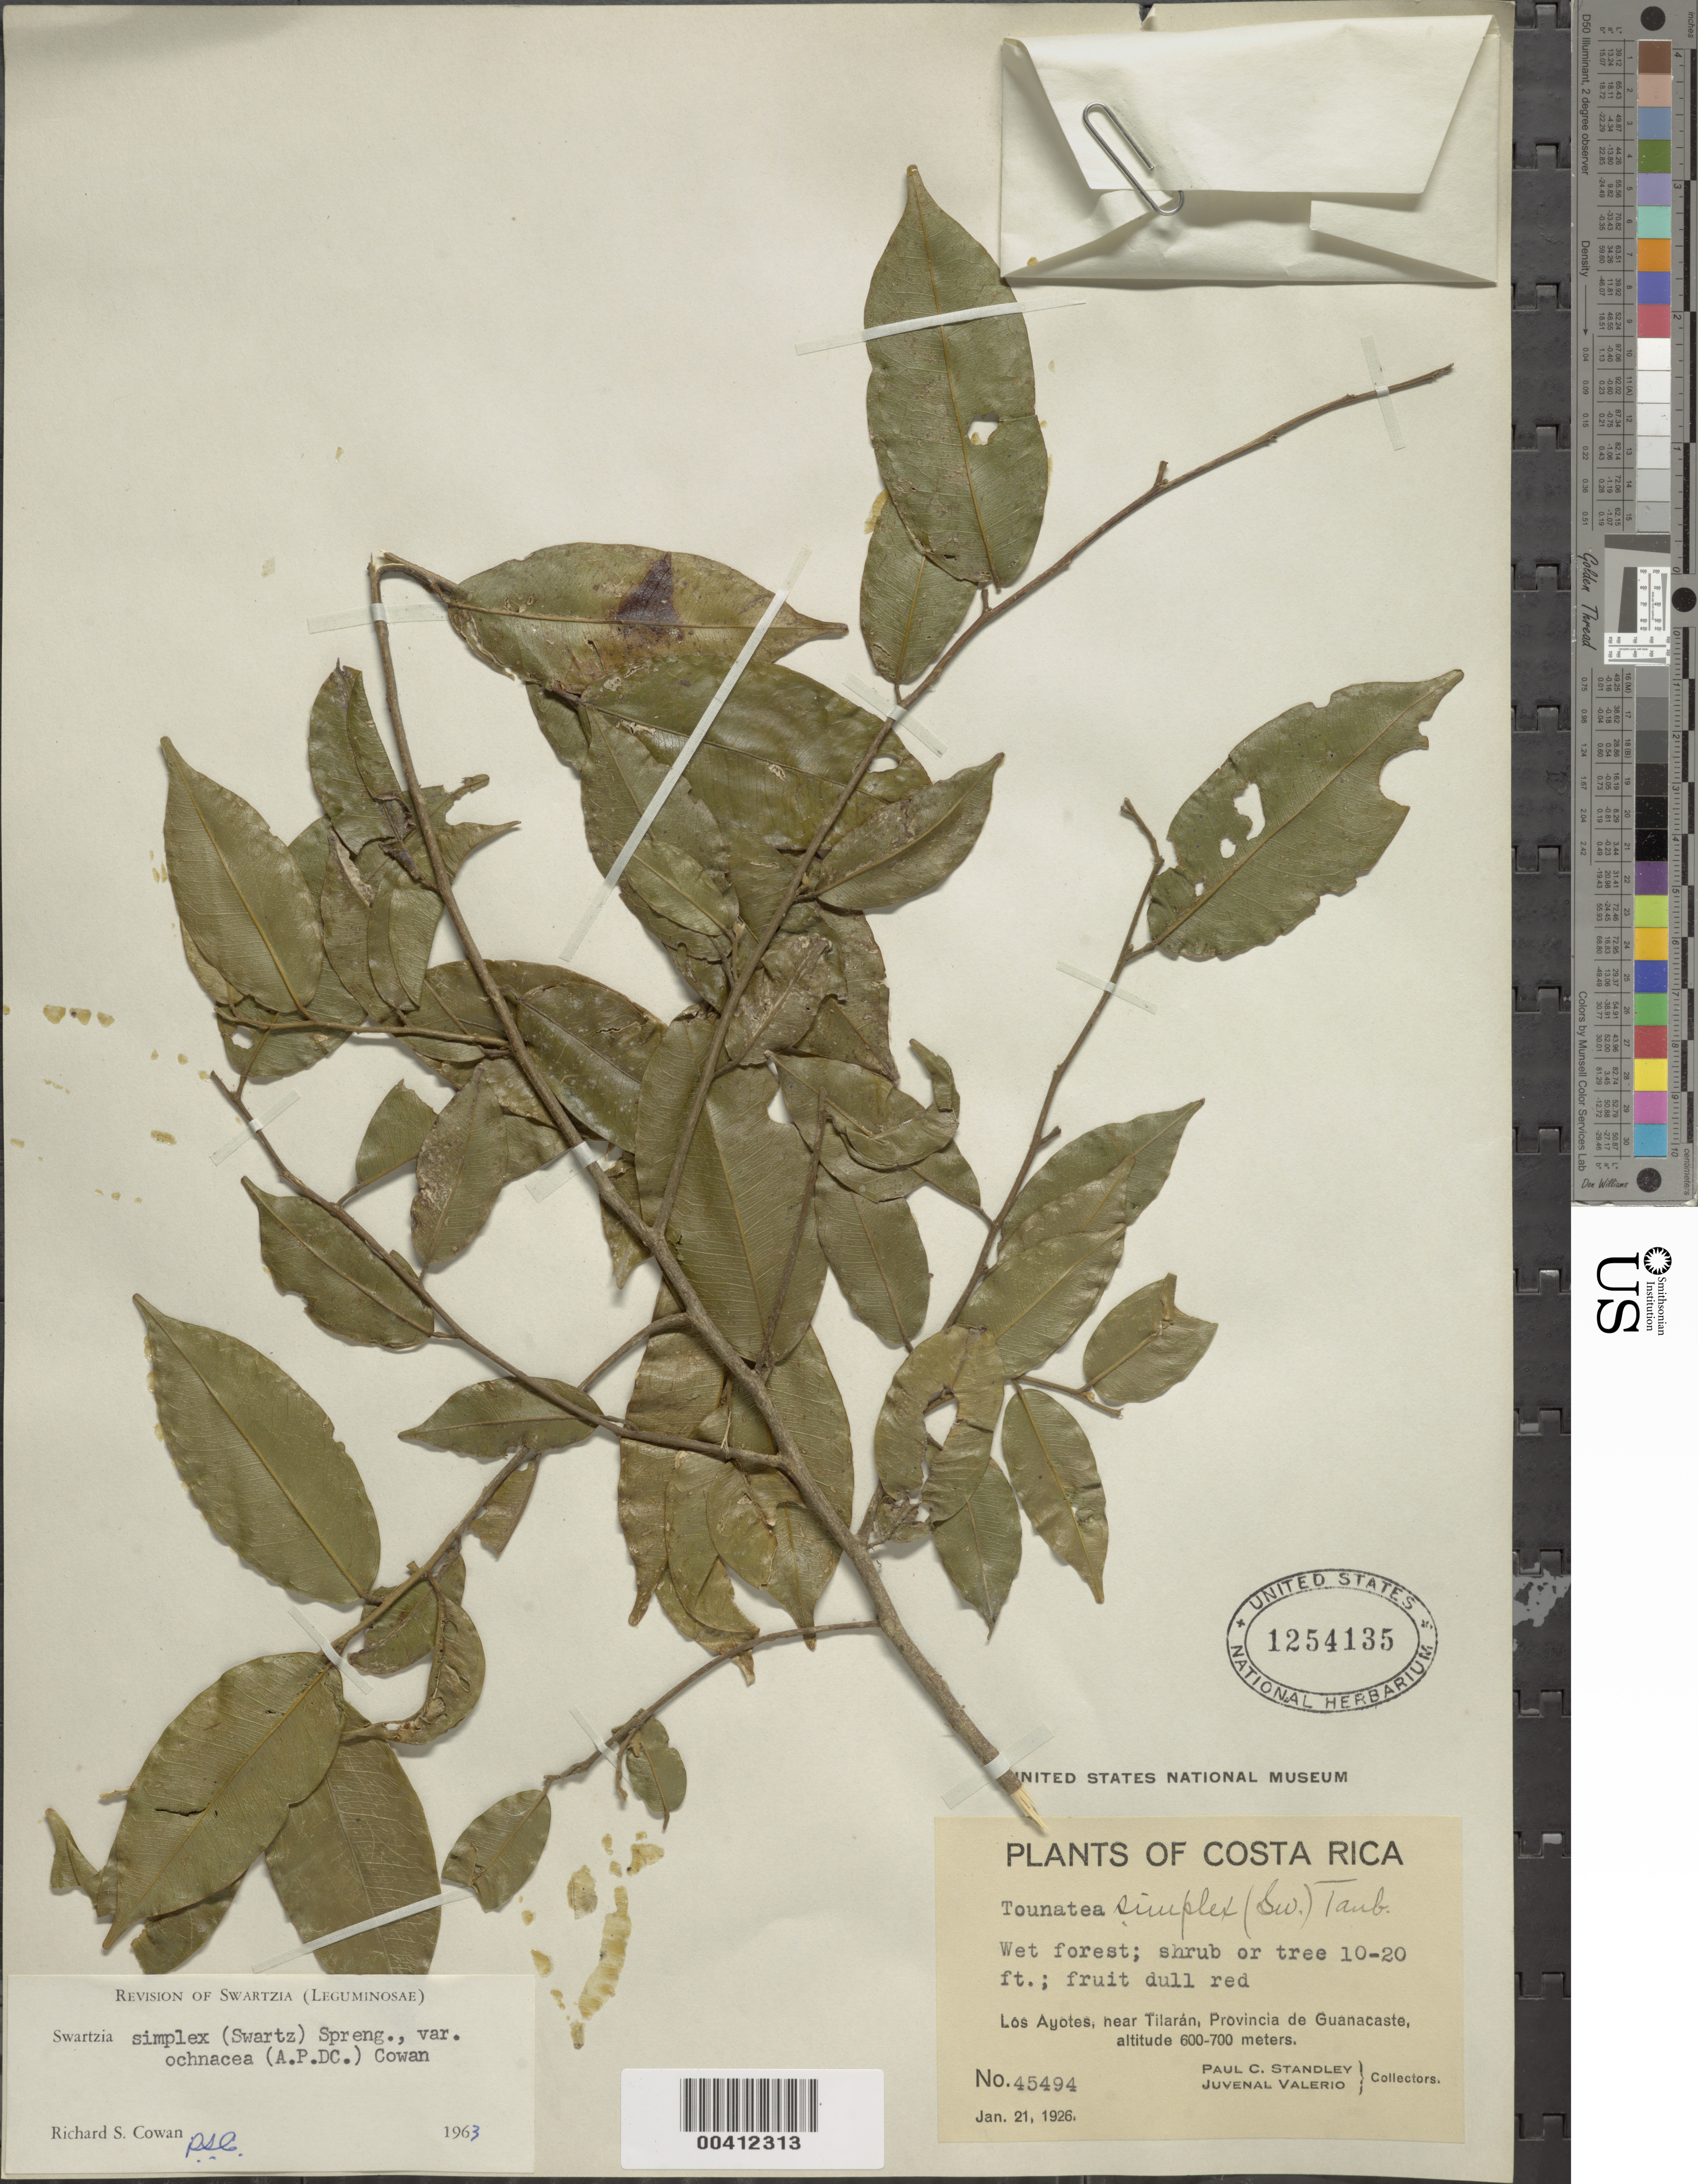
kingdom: Plantae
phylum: Tracheophyta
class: Magnoliopsida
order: Fabales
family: Fabaceae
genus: Swartzia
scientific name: Swartzia simplex var. ochnacea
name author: (DC.) R.S. Cowan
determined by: Cowan, R. S.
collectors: P. C. Standley & J. Valerio R.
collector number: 45494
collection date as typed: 21 Jan 1926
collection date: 1926-01-21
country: Costa Rica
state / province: Guanacaste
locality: Los Ayotes, near Tilarán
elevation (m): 600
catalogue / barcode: US 1254135